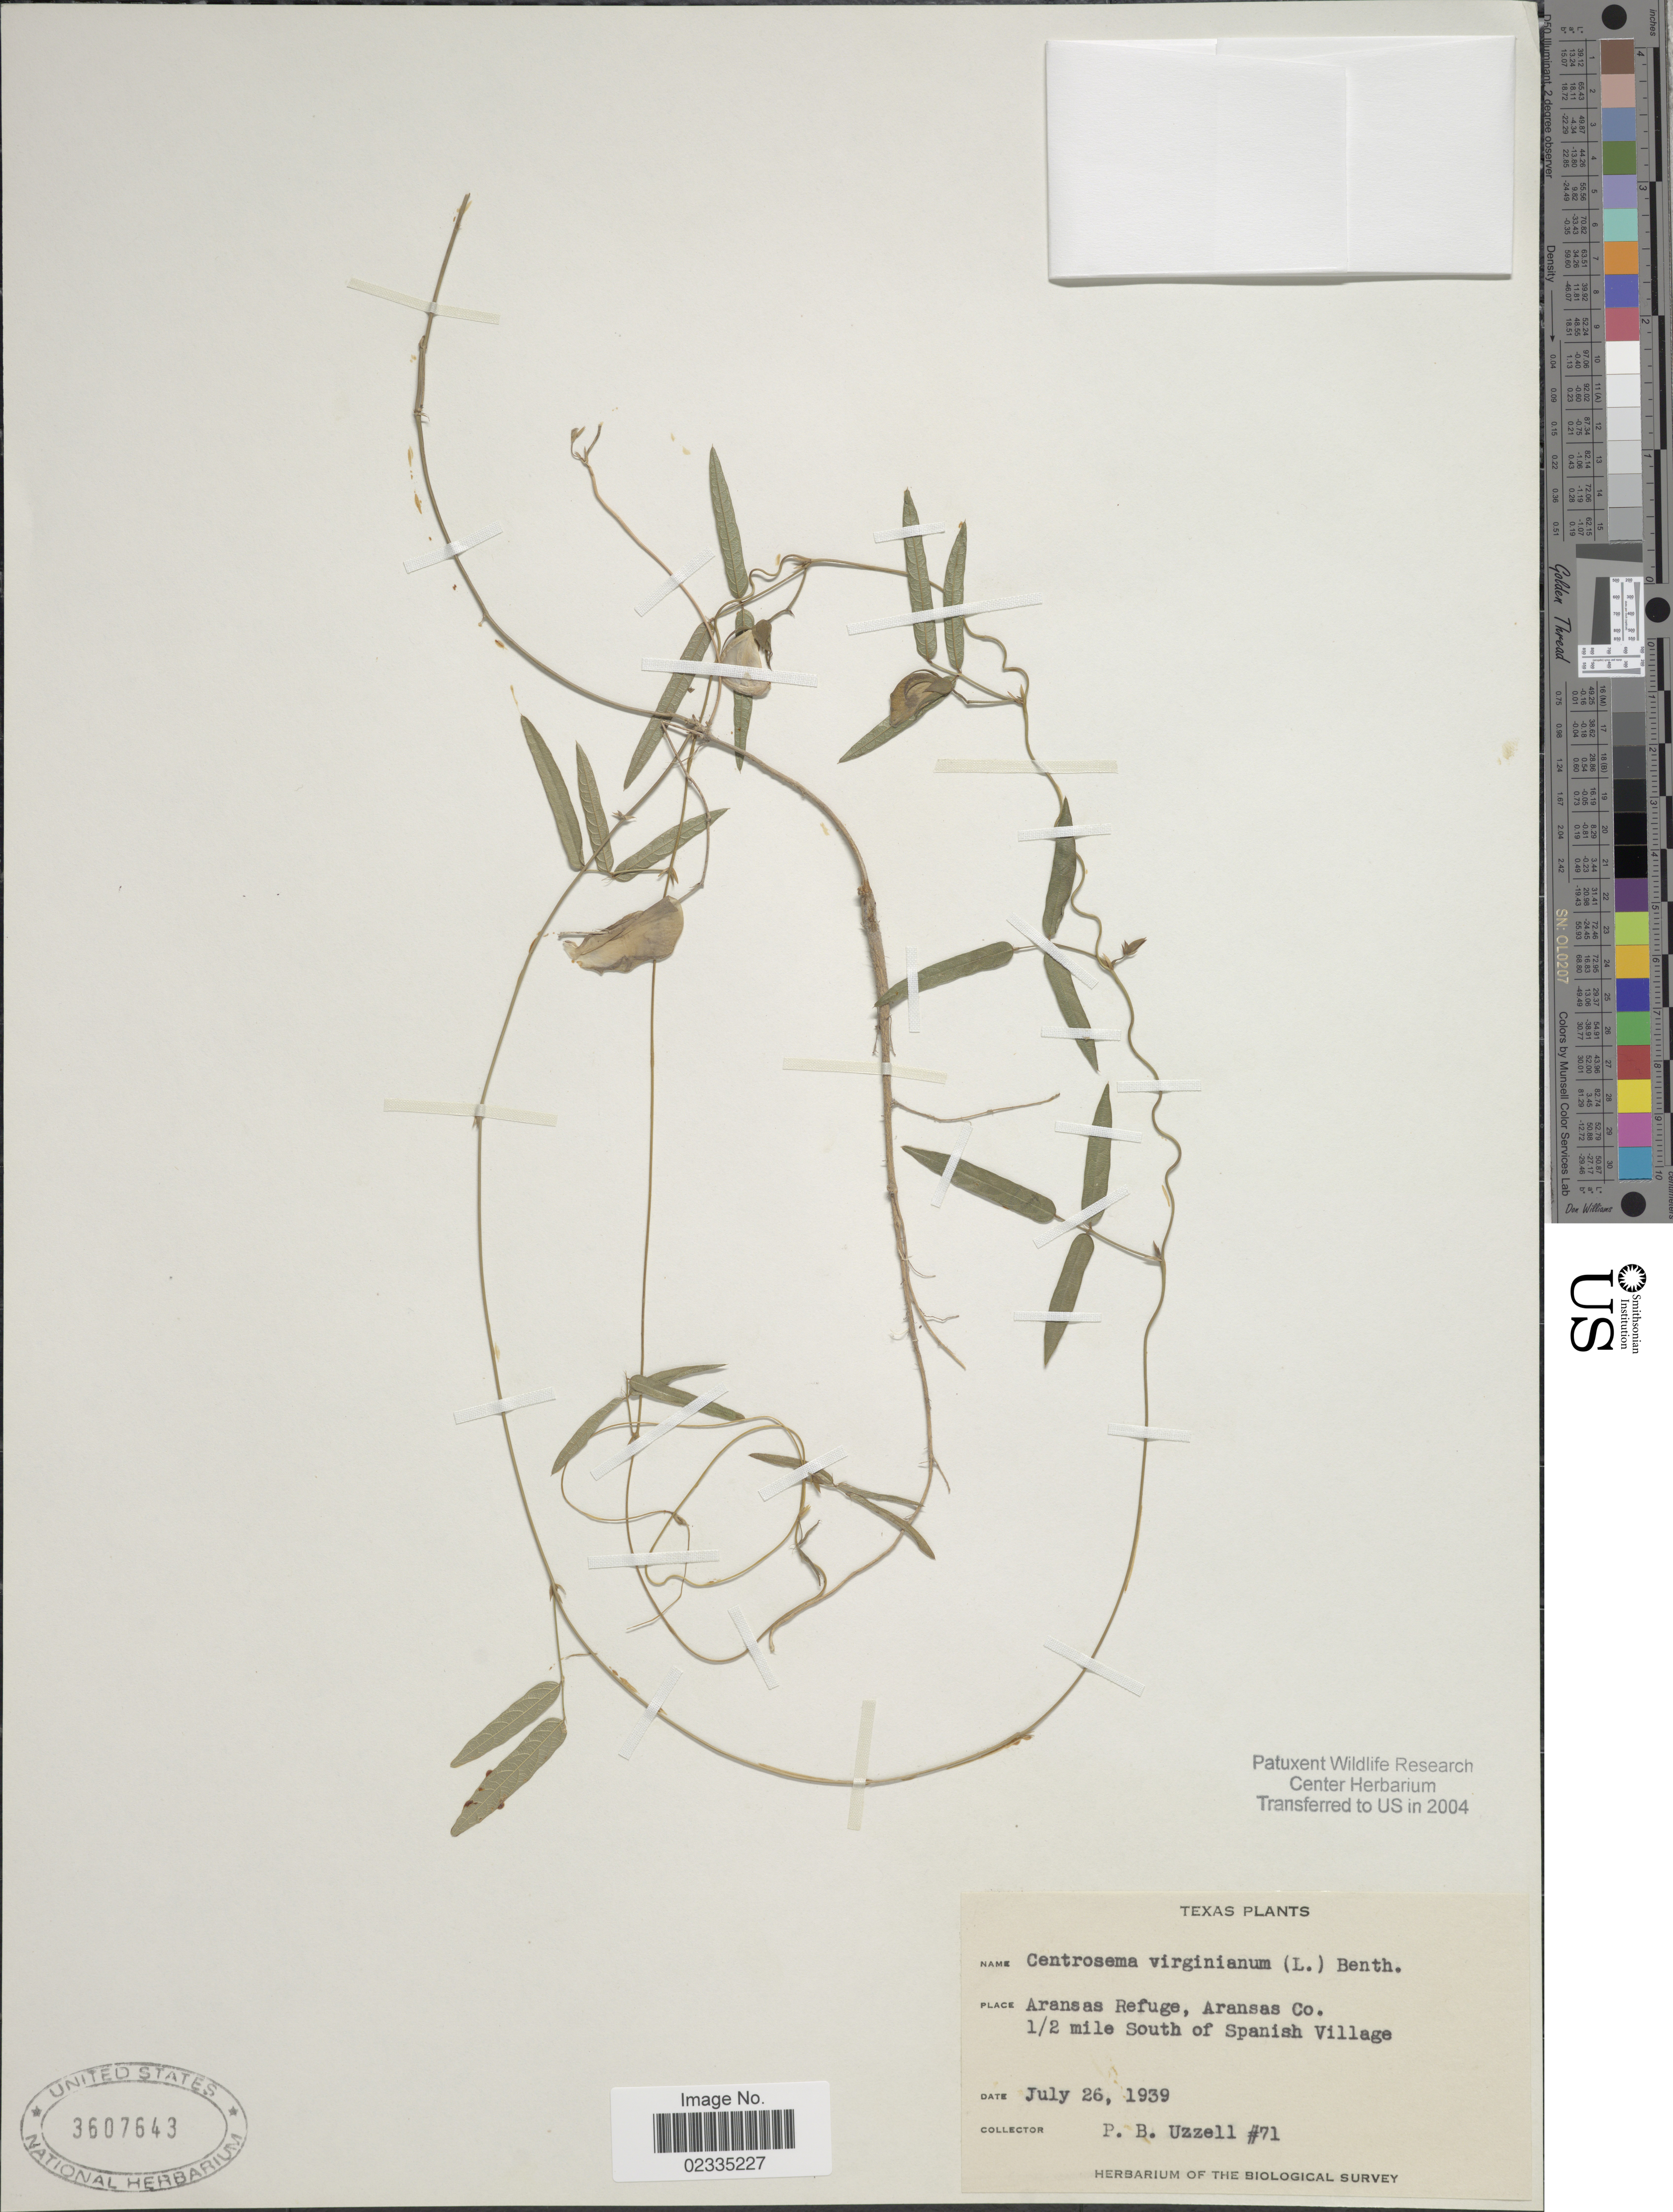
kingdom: Plantae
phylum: Tracheophyta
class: Magnoliopsida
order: Fabales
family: Fabaceae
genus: Centrosema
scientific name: Centrosema virginianum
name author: (L.) Benth.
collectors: P. Uzzell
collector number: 71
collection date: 1939-07-26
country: United States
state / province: Texas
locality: Aransas Refuge, Aransas Co., ½ mile South of Spanish Village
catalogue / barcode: US 3607643